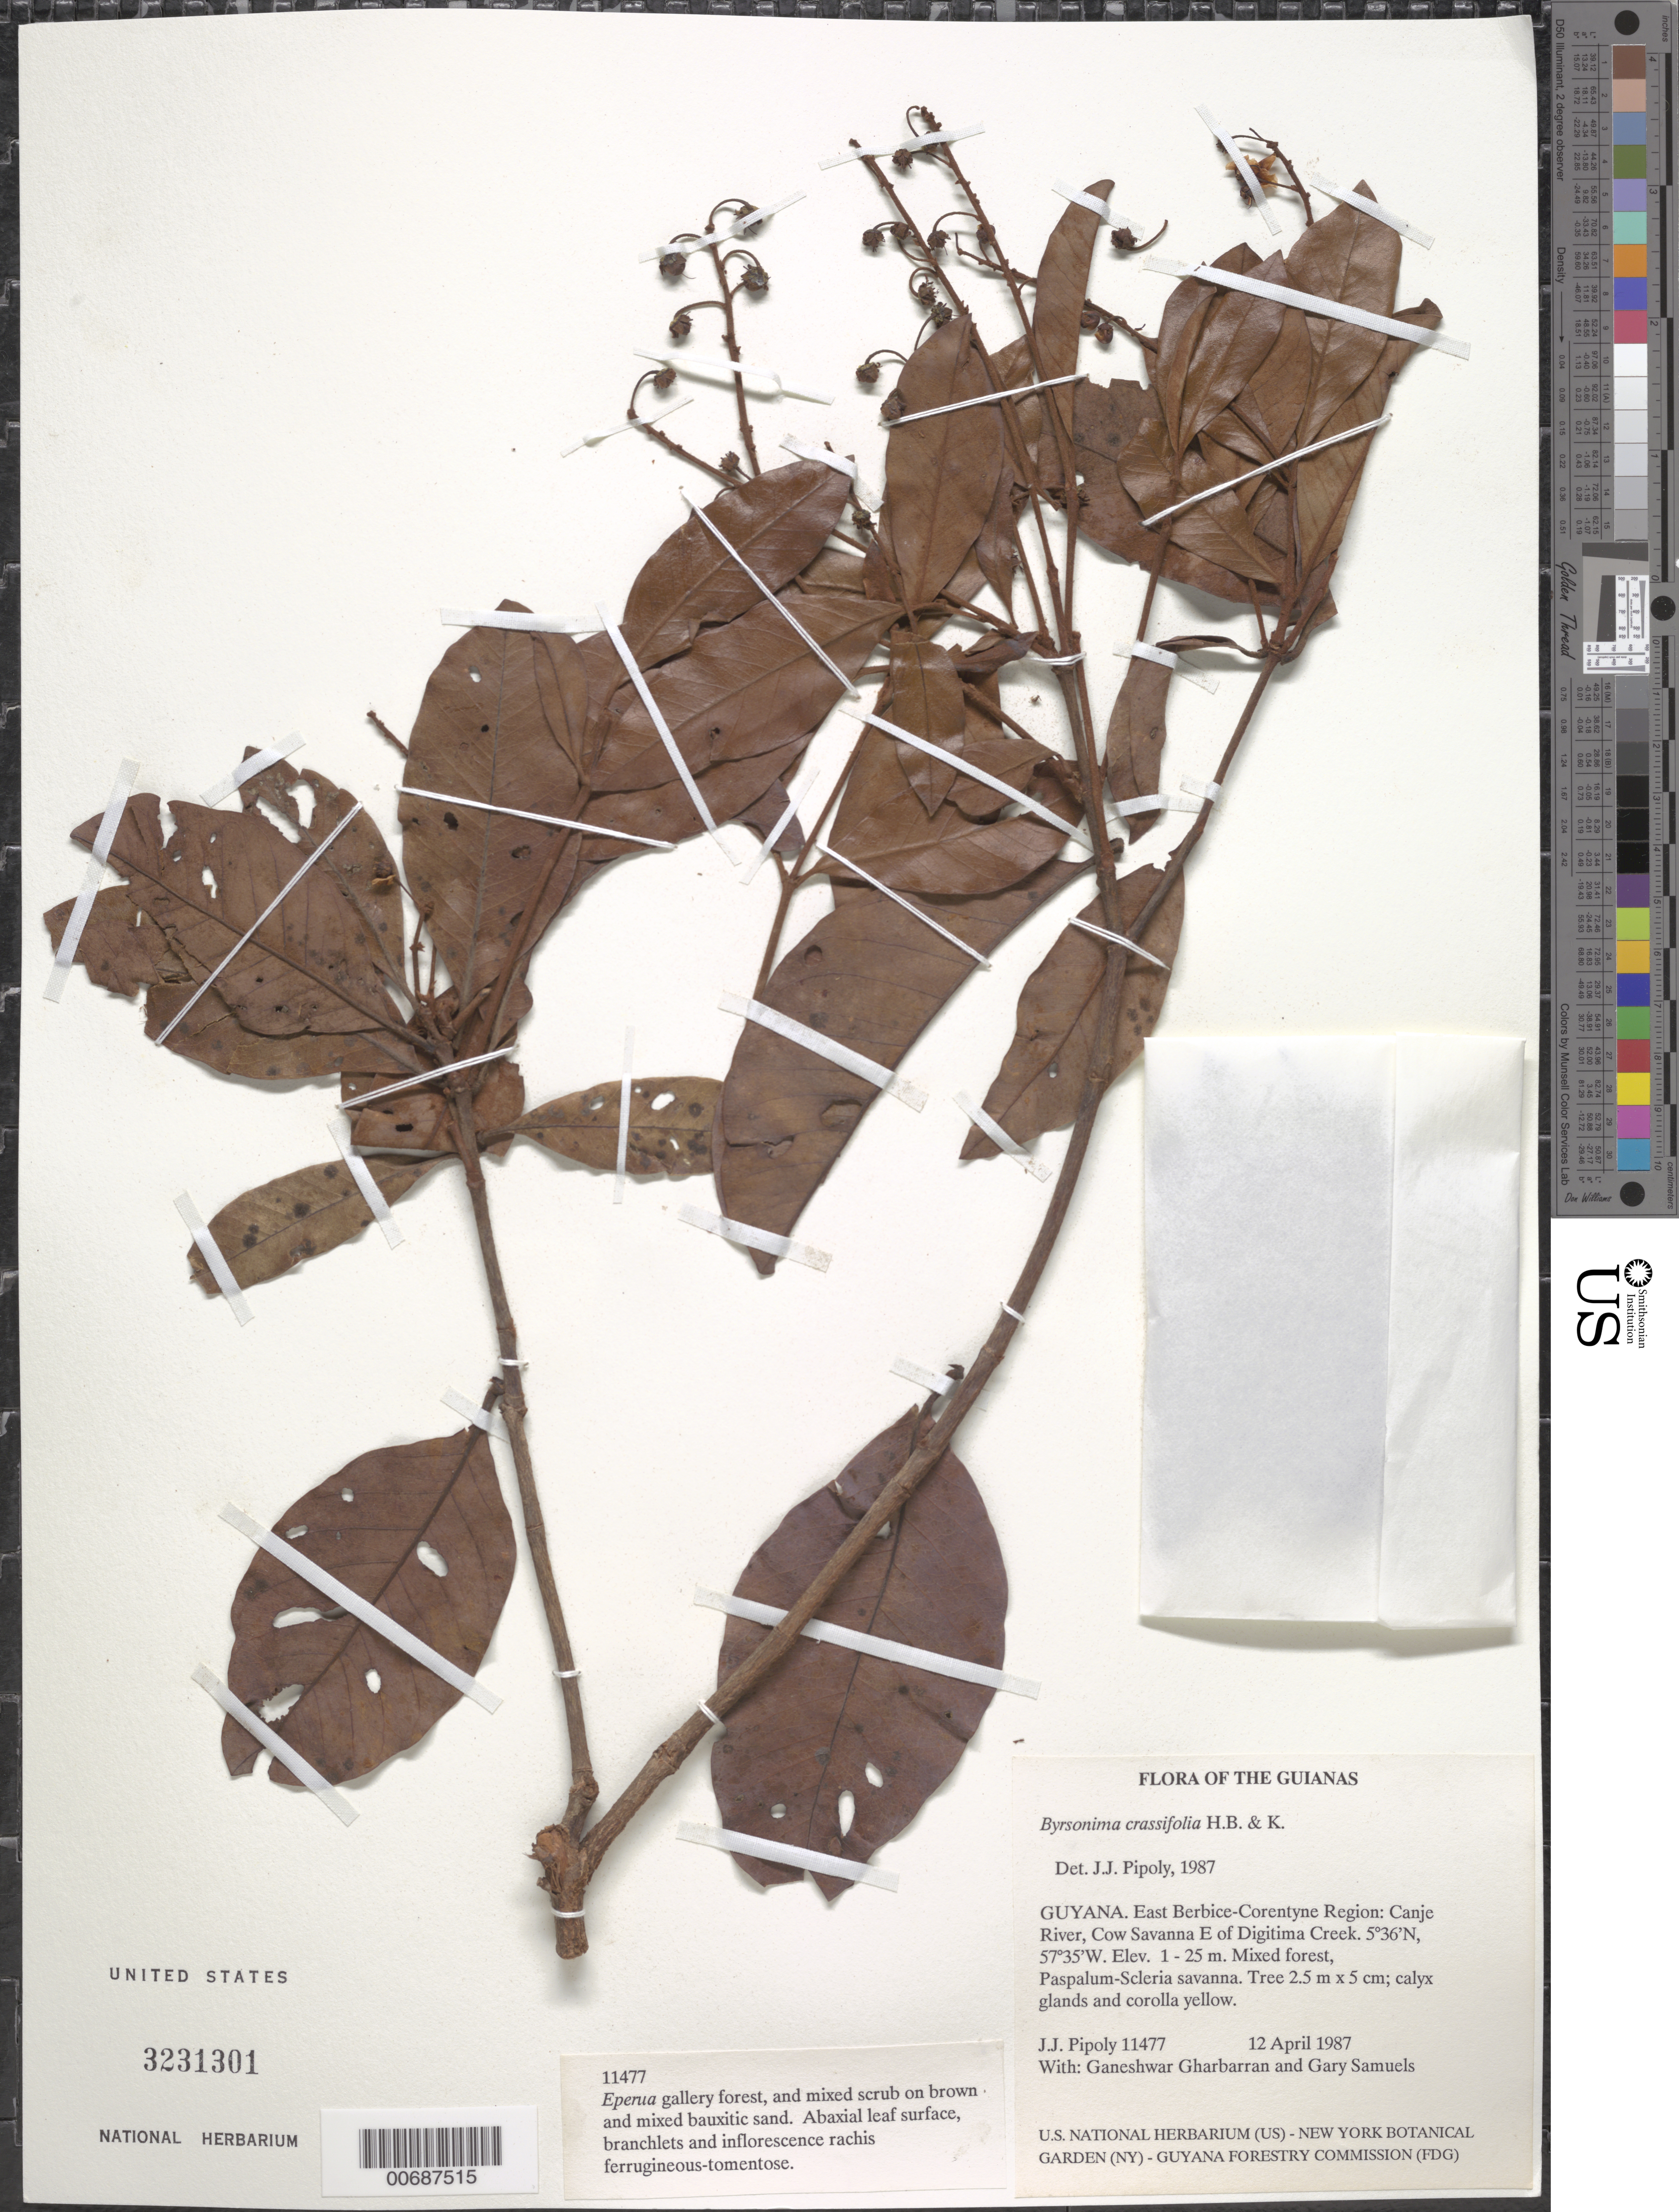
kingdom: Plantae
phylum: Tracheophyta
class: Magnoliopsida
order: Malpighiales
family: Malpighiaceae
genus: Byrsonima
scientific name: Byrsonima crassifolia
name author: (L.) Kunth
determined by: Anderson, W. R., (MICH), University of Michigan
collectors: J. J. Pipoly, G. Gharbarran & G. Samuels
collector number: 11477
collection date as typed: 12 April 1987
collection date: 1987-04-12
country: Guyana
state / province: E. Berbice-Corentyne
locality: Canje River, Cow Savanna E of Digitima Creek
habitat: Mixed forest, Paspalum-Scleria savanna, Eperua gallery forest and mixed scrub on brown and mixed bauxitic sand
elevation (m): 1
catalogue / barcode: US 3231301